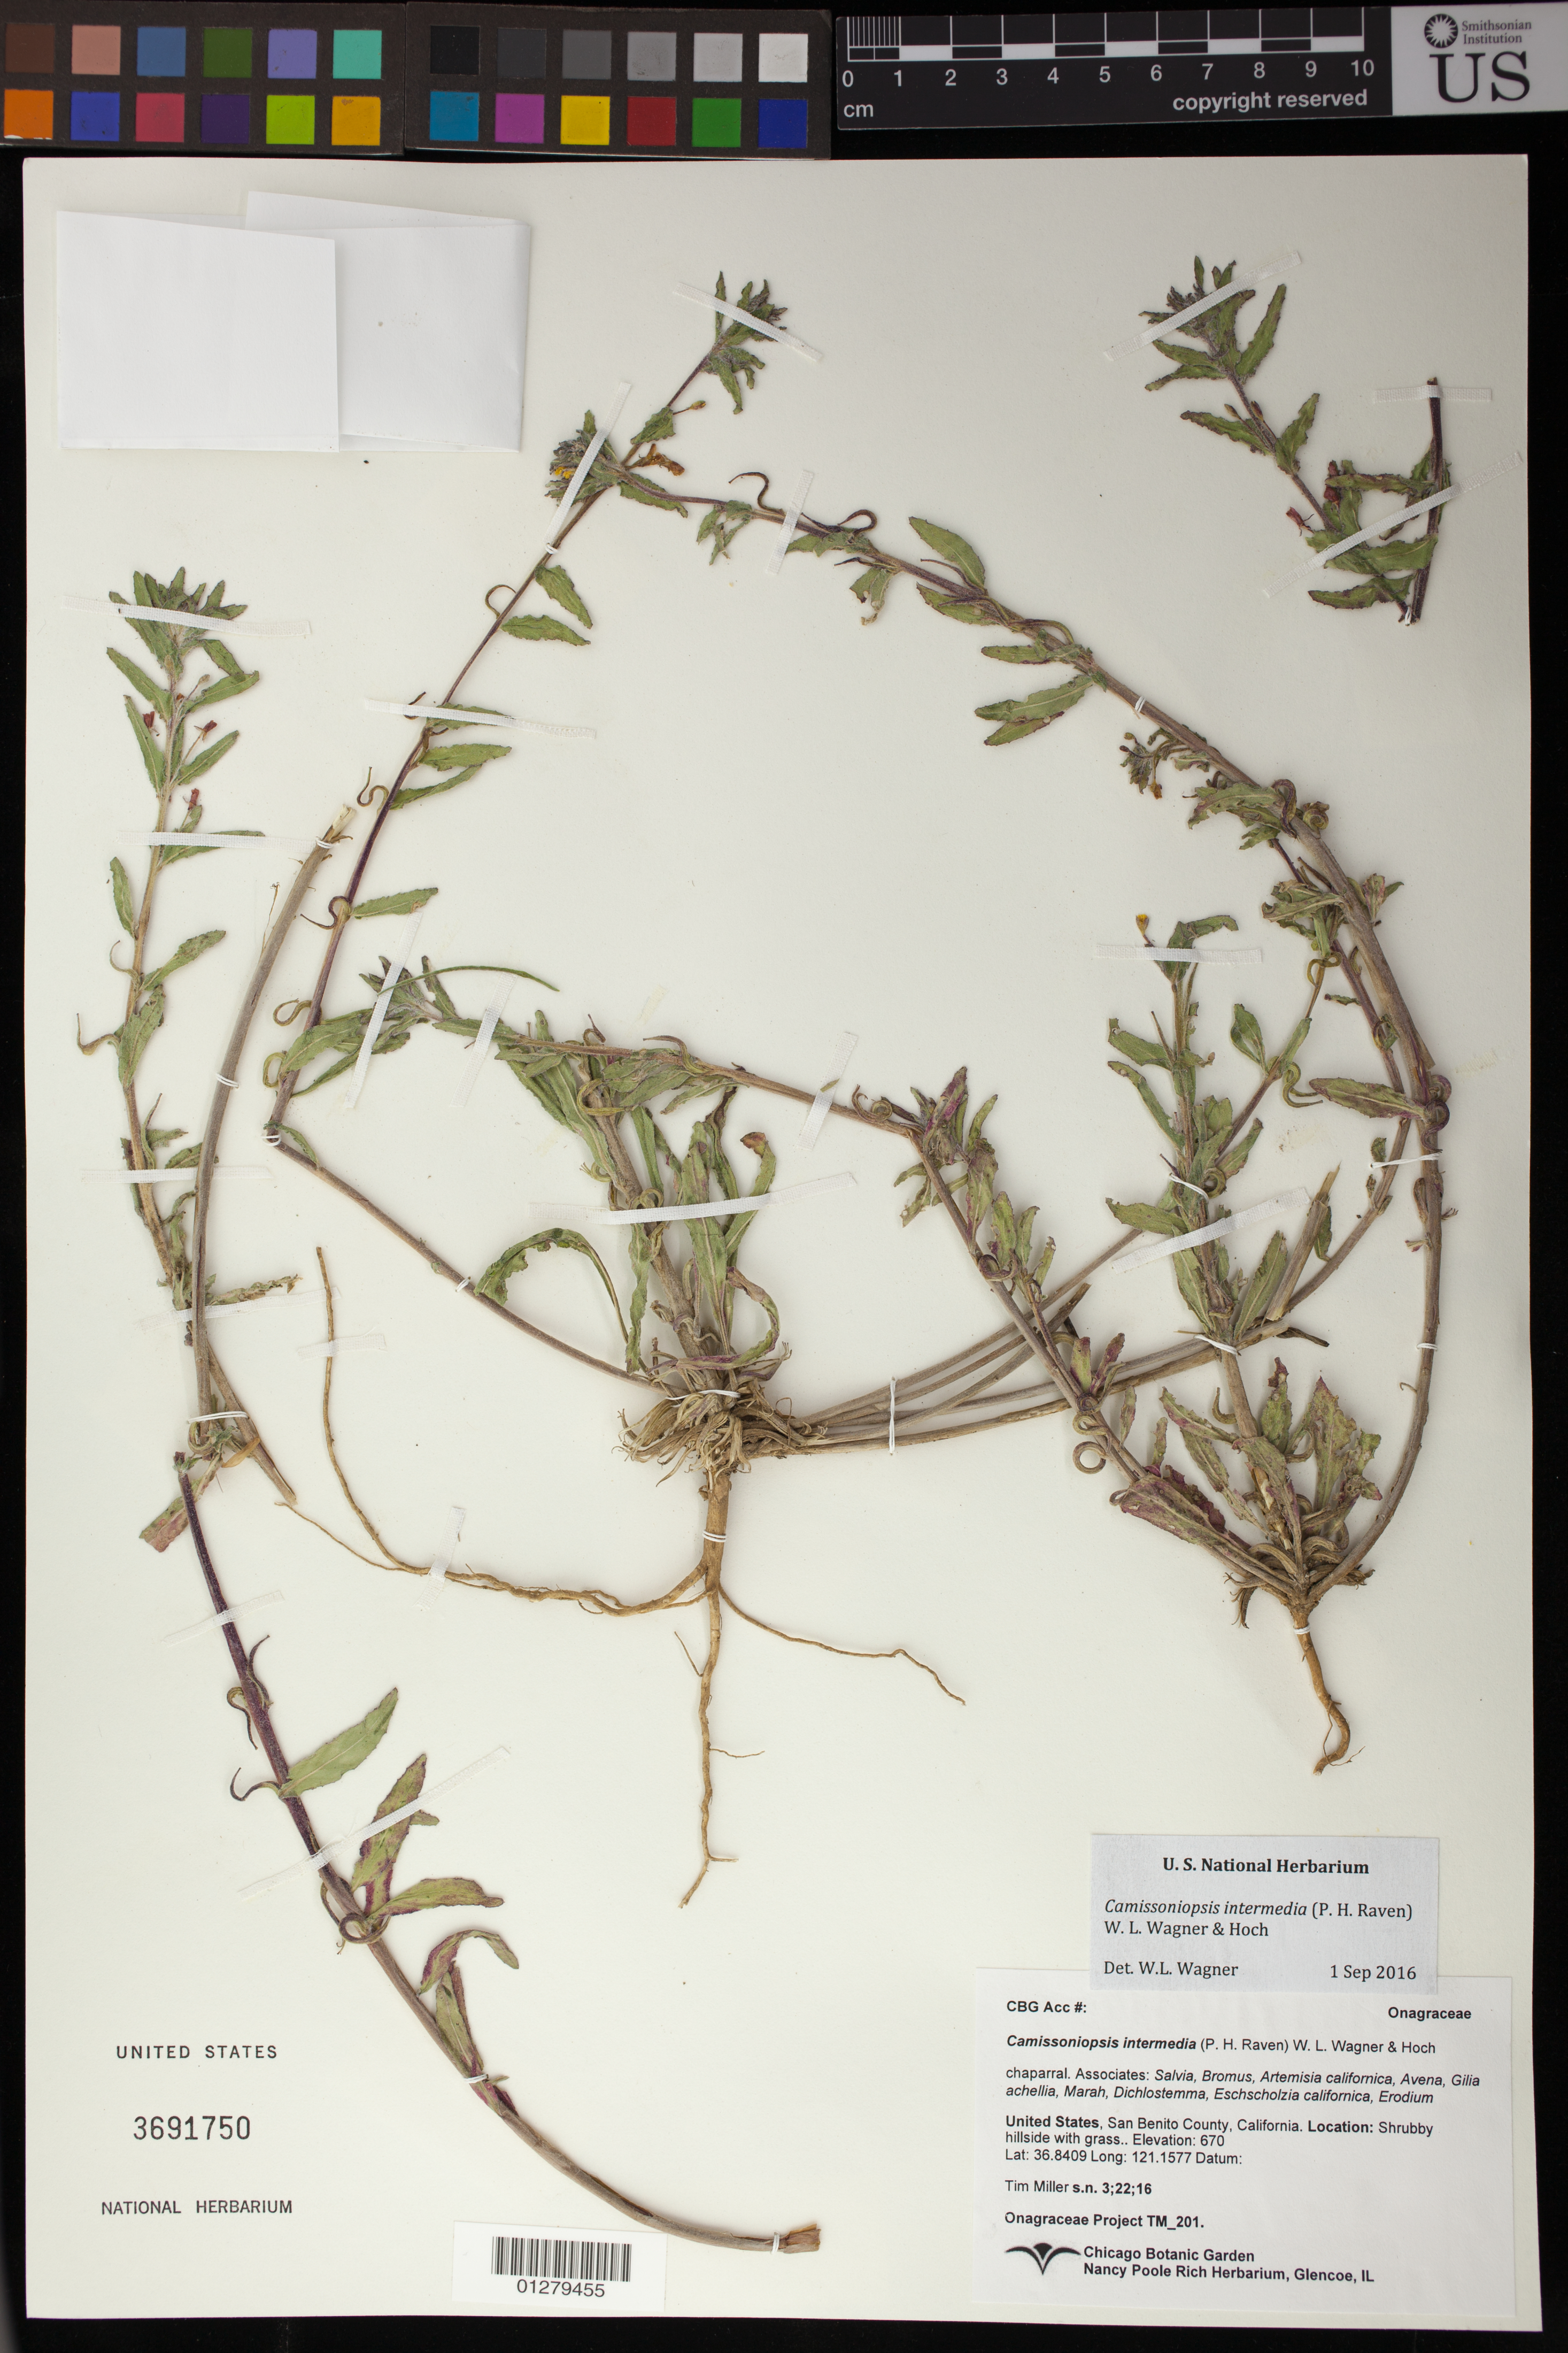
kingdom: Plantae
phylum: Tracheophyta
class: Magnoliopsida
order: Myrtales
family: Onagraceae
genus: Camissoniopsis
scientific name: Camissoniopsis intermedia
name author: (P.H. Raven) W.L. Wagner & Hoch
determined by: Wagner, W. L., (BOT), Smithsonian Institution - National Museum of Natural History (UNITED STATES)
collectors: T. Miller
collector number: TM 201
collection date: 2016-03-22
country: United States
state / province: California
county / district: San Benito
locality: Strathorn Ranch, hillside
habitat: Chapparal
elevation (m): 670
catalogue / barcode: US 3691750